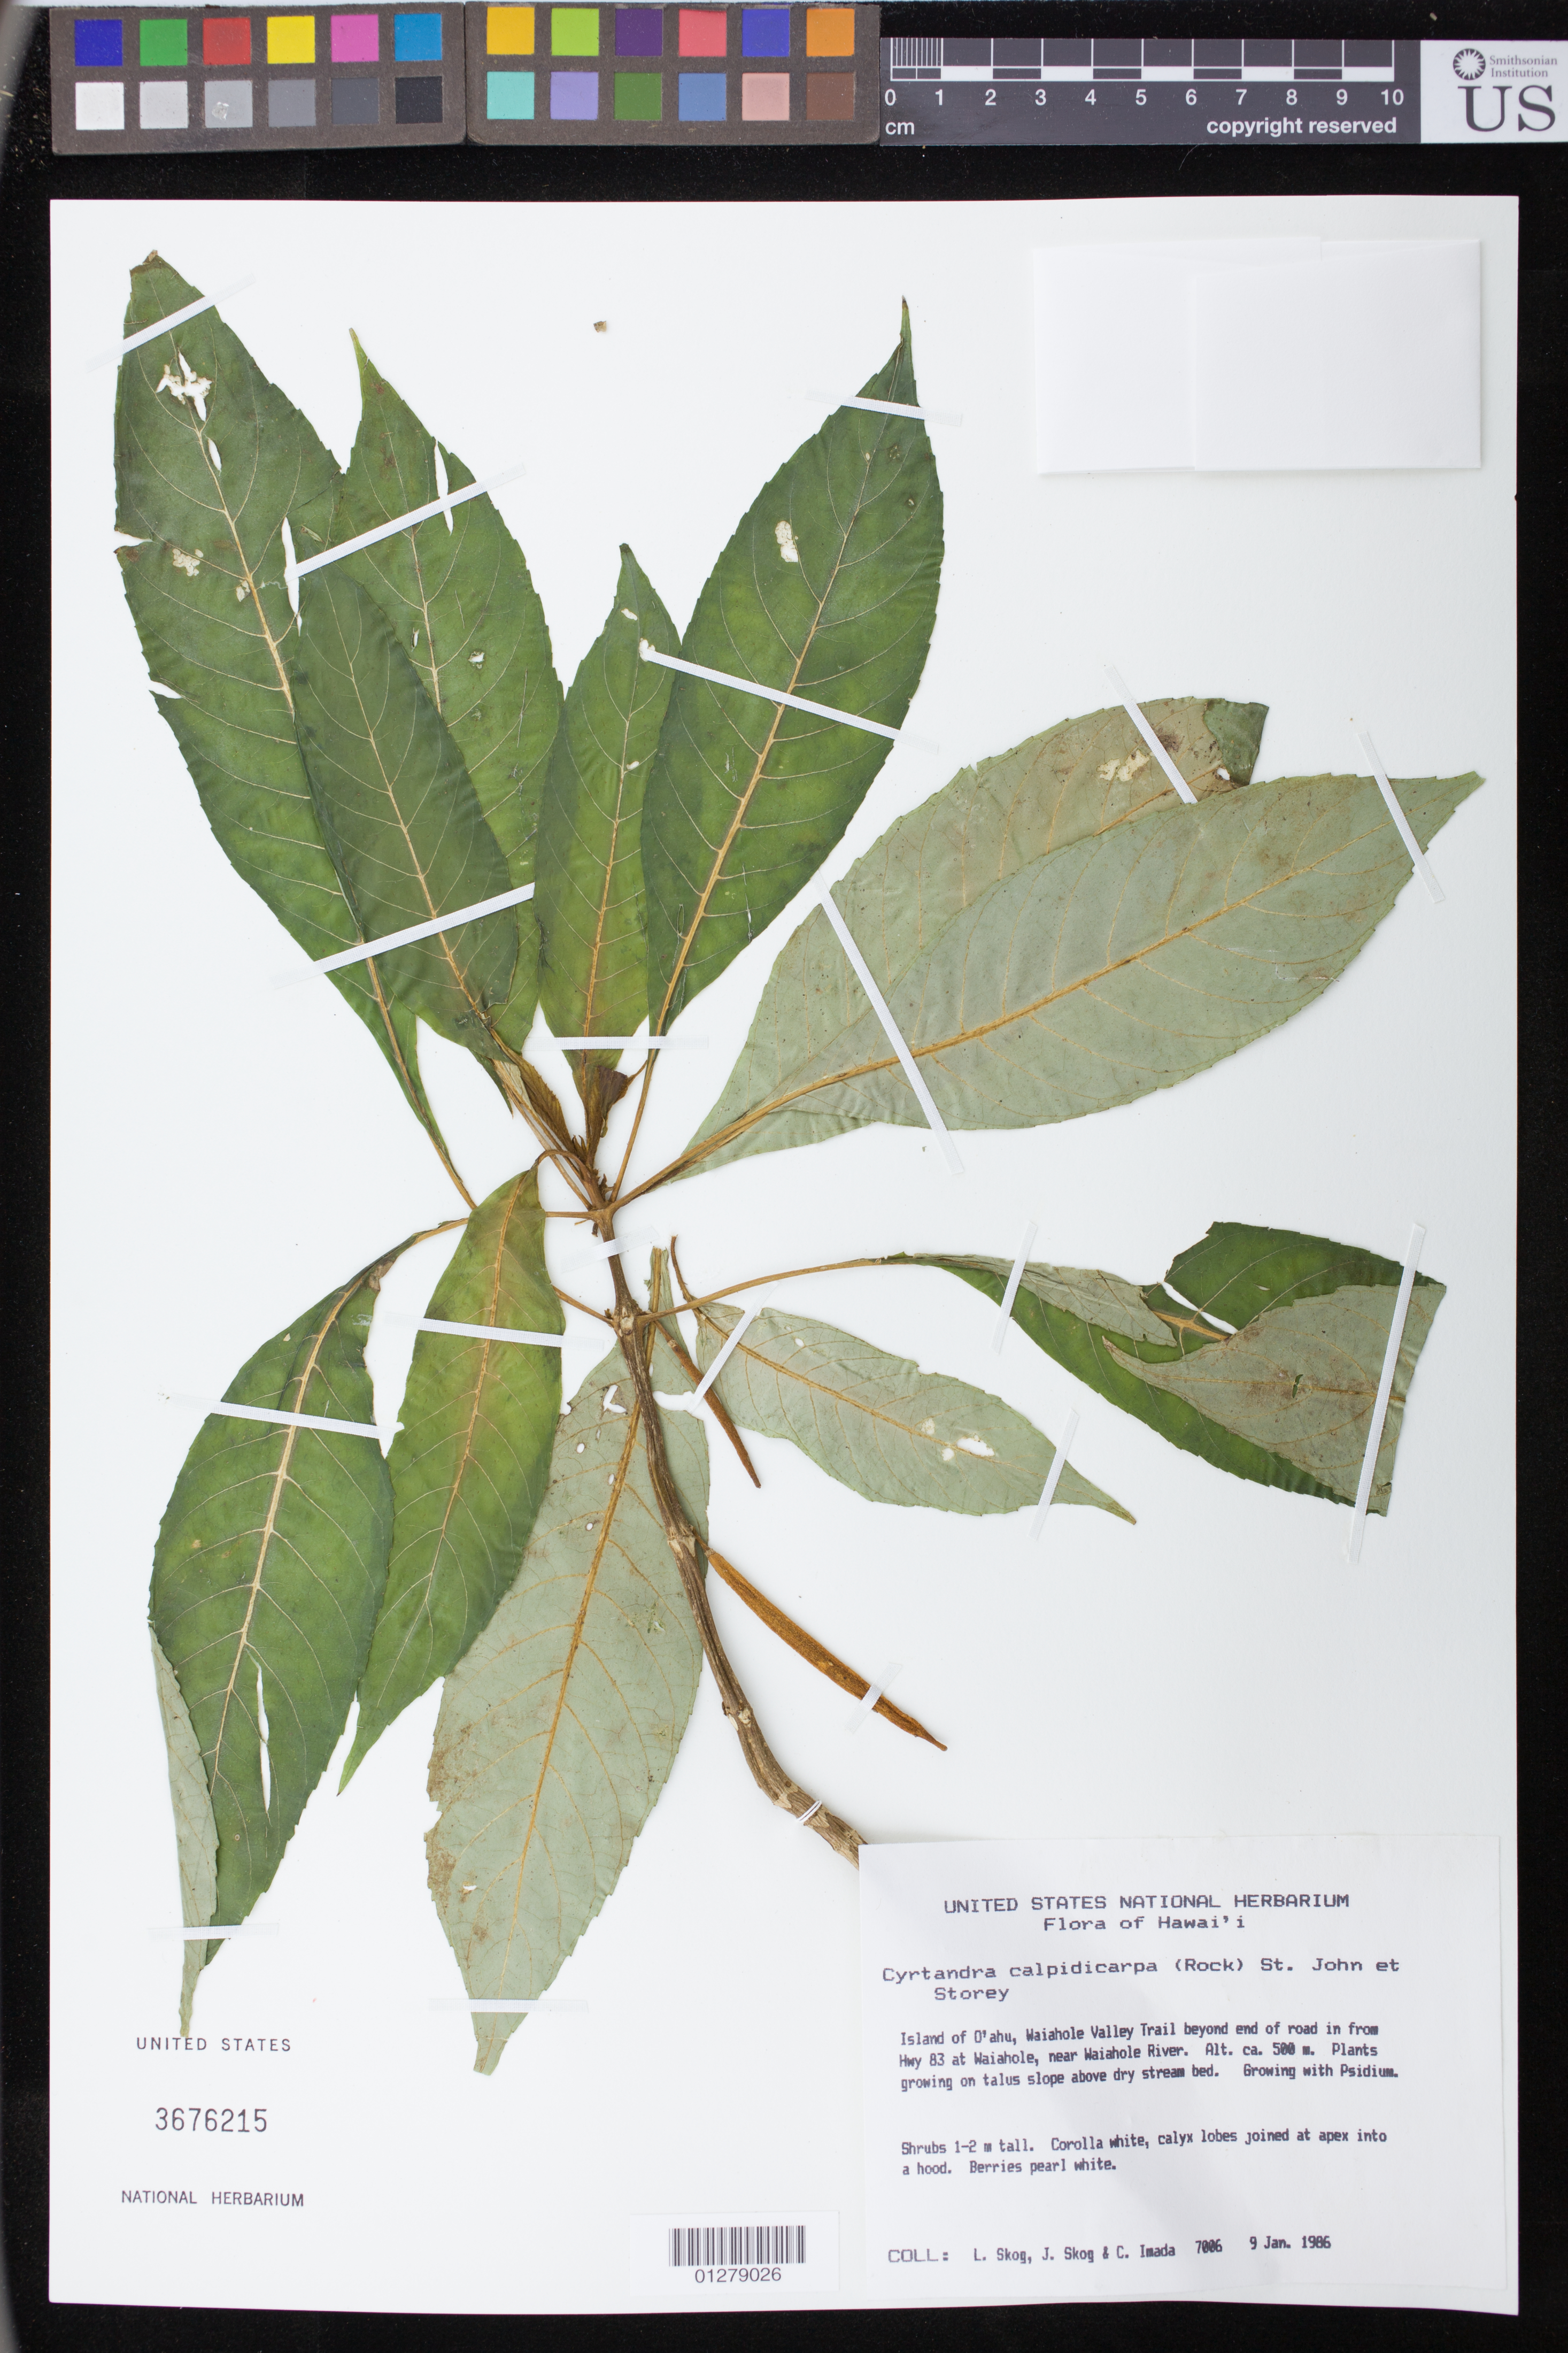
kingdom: Plantae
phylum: Tracheophyta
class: Magnoliopsida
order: Lamiales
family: Gesneriaceae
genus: Cyrtandra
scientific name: Cyrtandra calpidicarpa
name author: (Rock) H. St. John & Storey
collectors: L. E. Skog, J. E. Skog & C. Imada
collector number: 7006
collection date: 1986-01-09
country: United States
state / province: Hawaii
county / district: Honolulu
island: Oahu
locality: Waiahole Valley Trail beyond end of road in from Hwy 83 at Waiahole, near Waiahole River.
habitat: On talus slope above dry stream bed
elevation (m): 500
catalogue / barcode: US 3676215